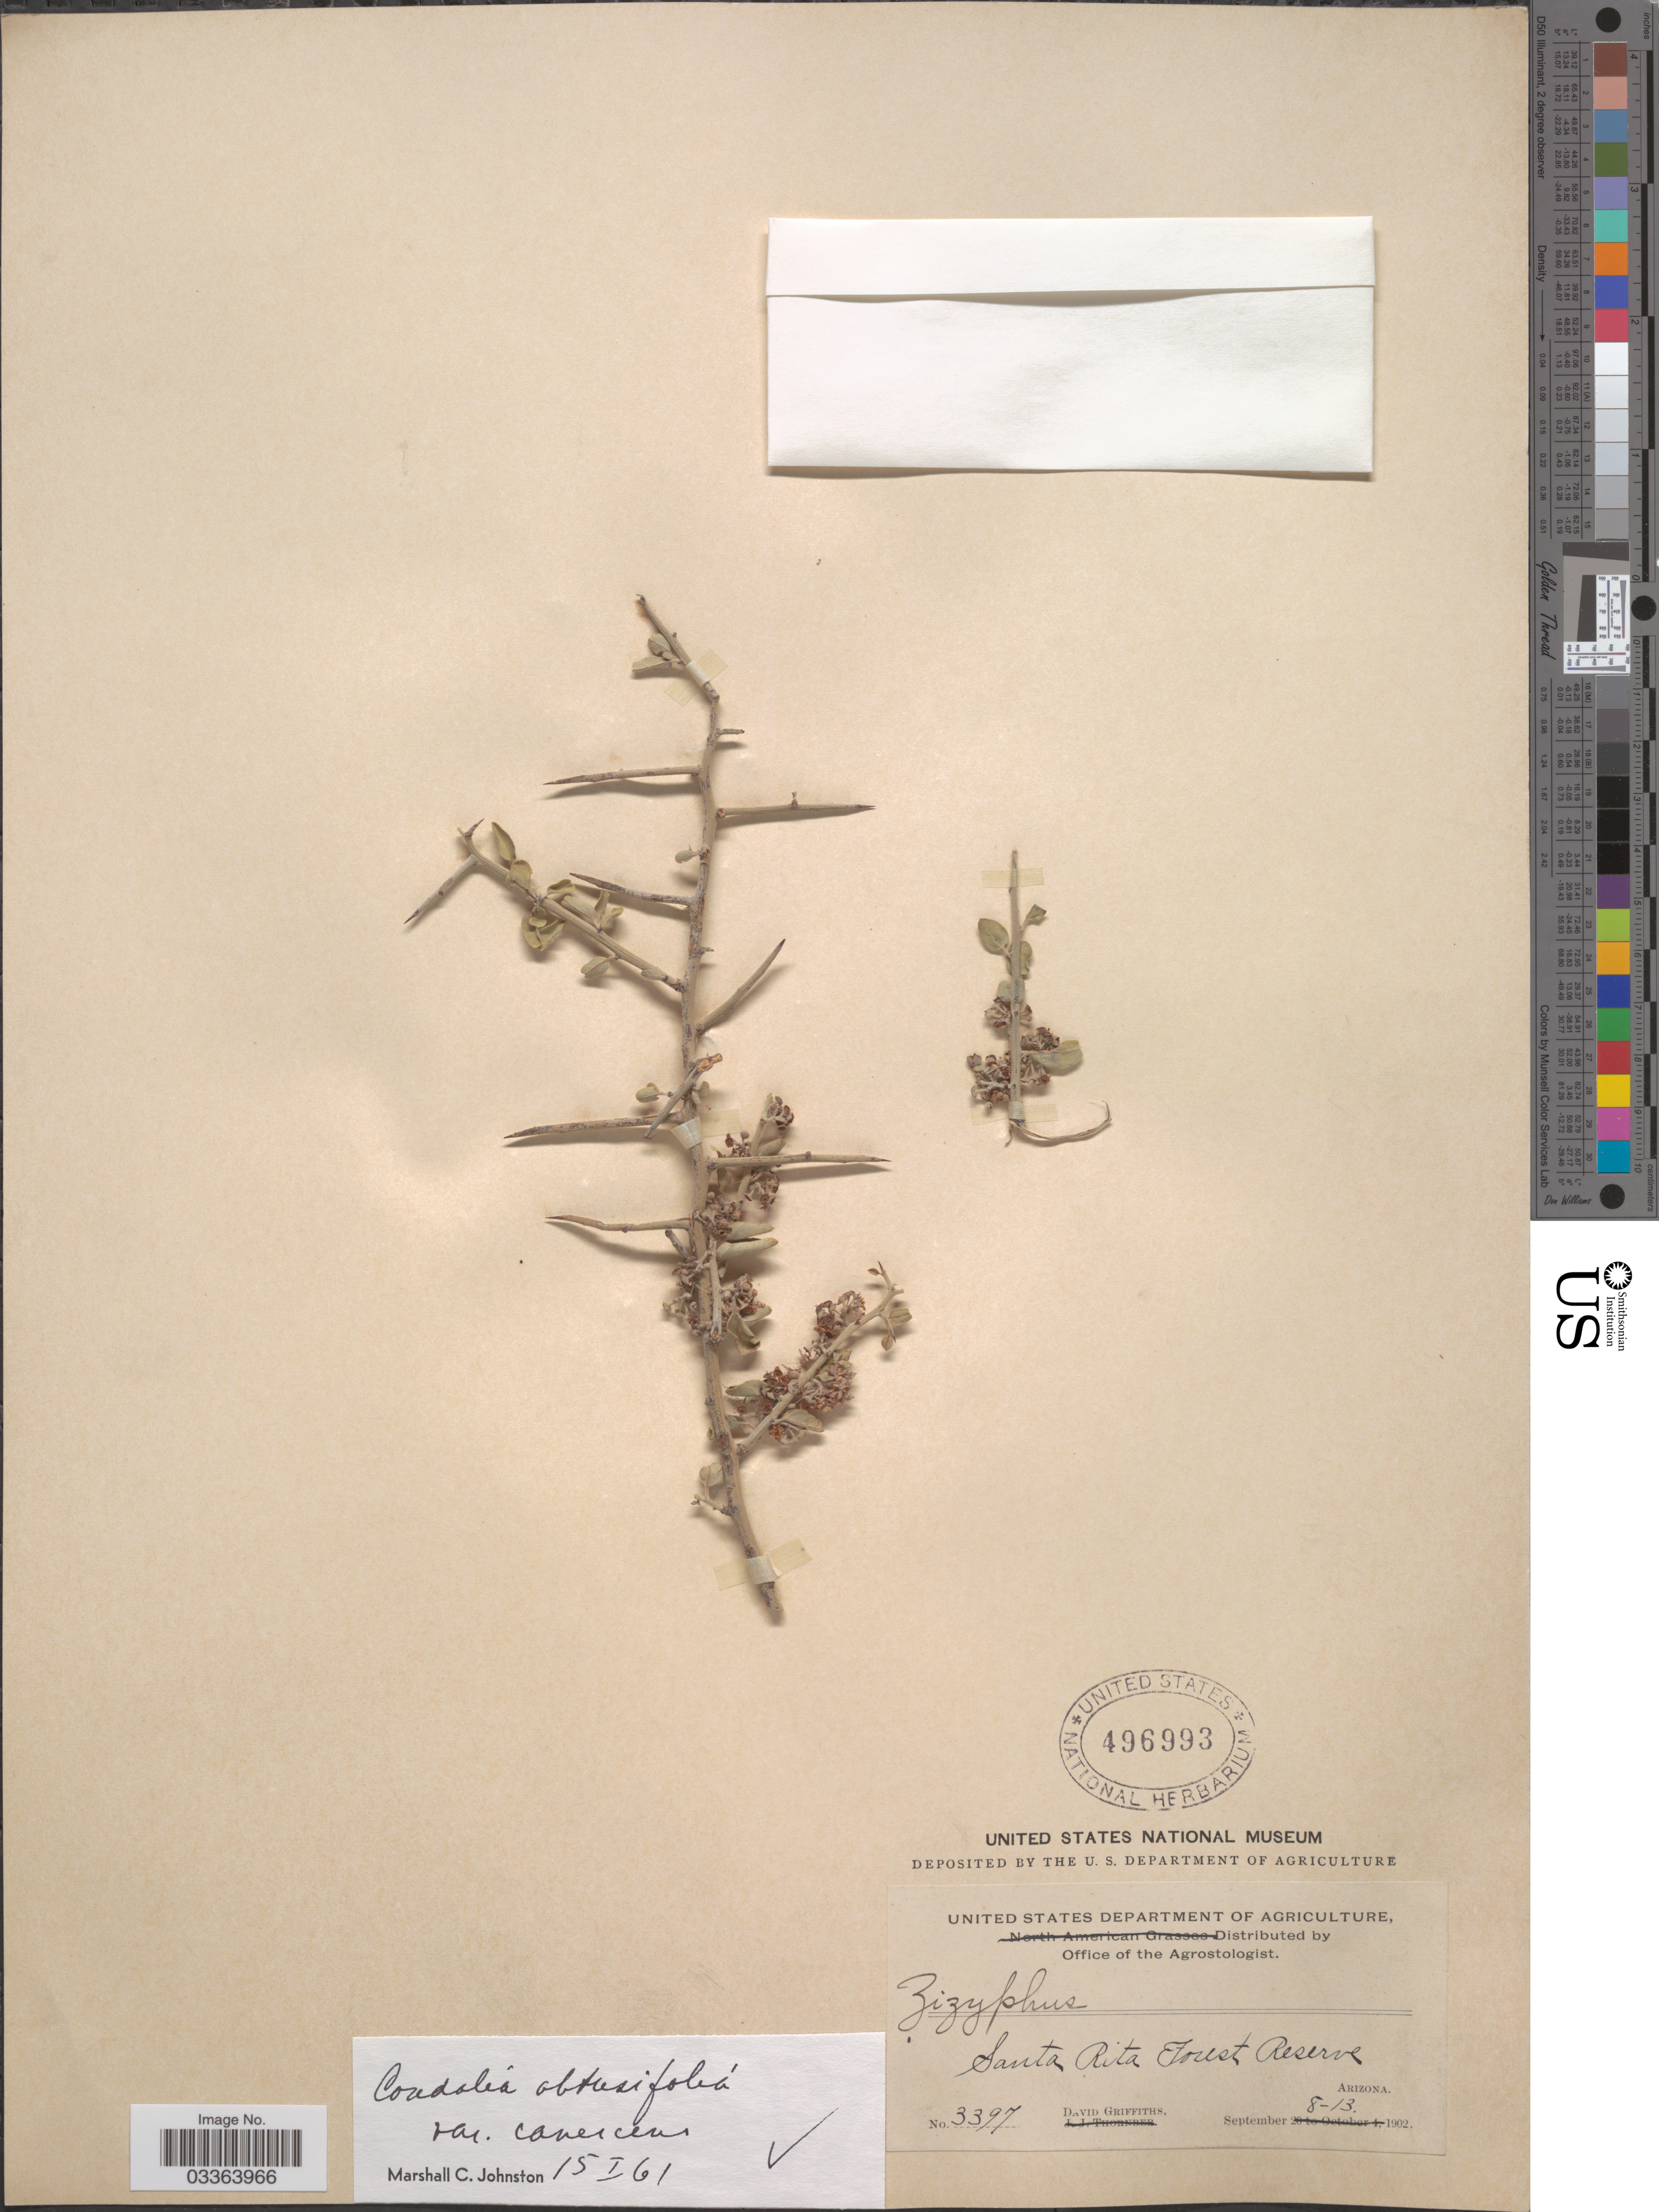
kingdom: Plantae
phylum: Tracheophyta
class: Magnoliopsida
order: Rosales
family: Rhamnaceae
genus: Sarcomphalus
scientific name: Sarcomphalus obtusifolius var. canescens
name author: (A. Gray) Hauenschild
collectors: D. Griffiths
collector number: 3397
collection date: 1902-09-08/1902-09-13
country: United States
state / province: Arizona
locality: Santa Rita Forest Reserve.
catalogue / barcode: US 496993